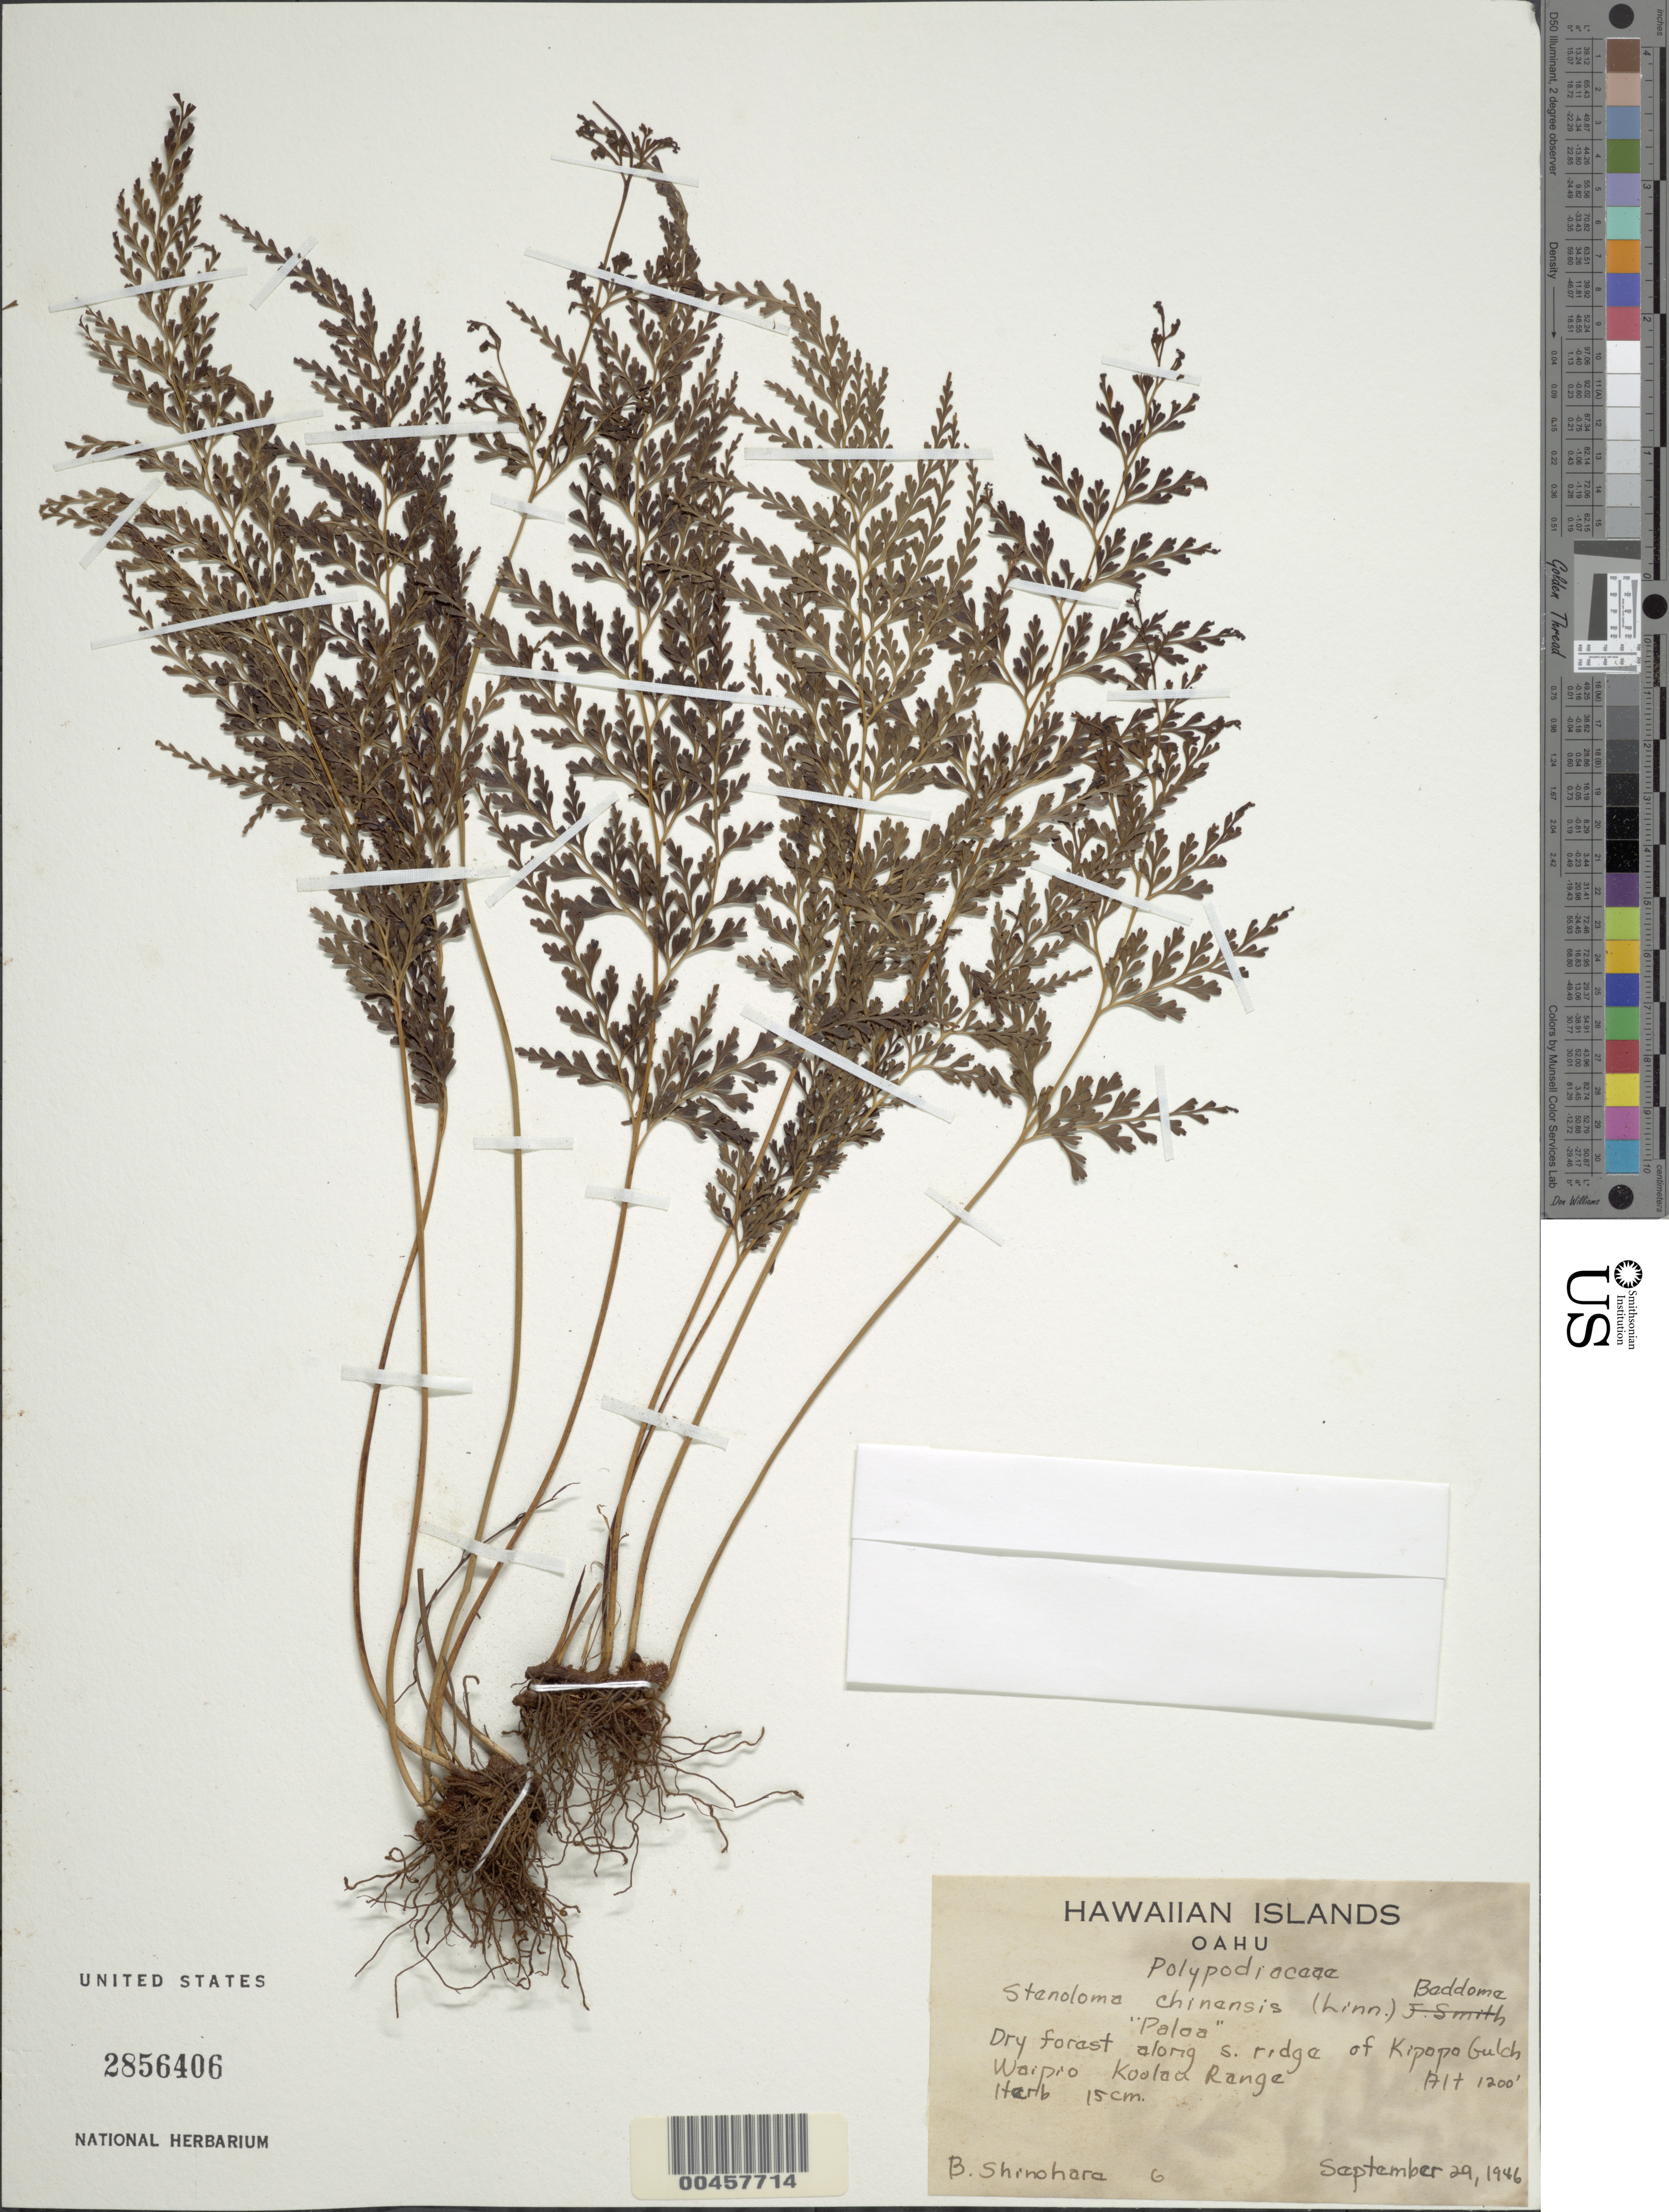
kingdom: Plantae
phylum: Tracheophyta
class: Polypodiopsida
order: Polypodiales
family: Lindsaeaceae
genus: Sphenomeris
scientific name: Sphenomeris chinensis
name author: (L.) Maxon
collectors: B. Shinohara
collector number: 6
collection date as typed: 29 Sep 1946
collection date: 1946-09-29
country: United States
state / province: Hawaii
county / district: Honolulu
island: Oahu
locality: along s. ridge of Kipapa Gulch, Waipio, Koolau Range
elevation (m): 366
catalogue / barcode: US 2856406